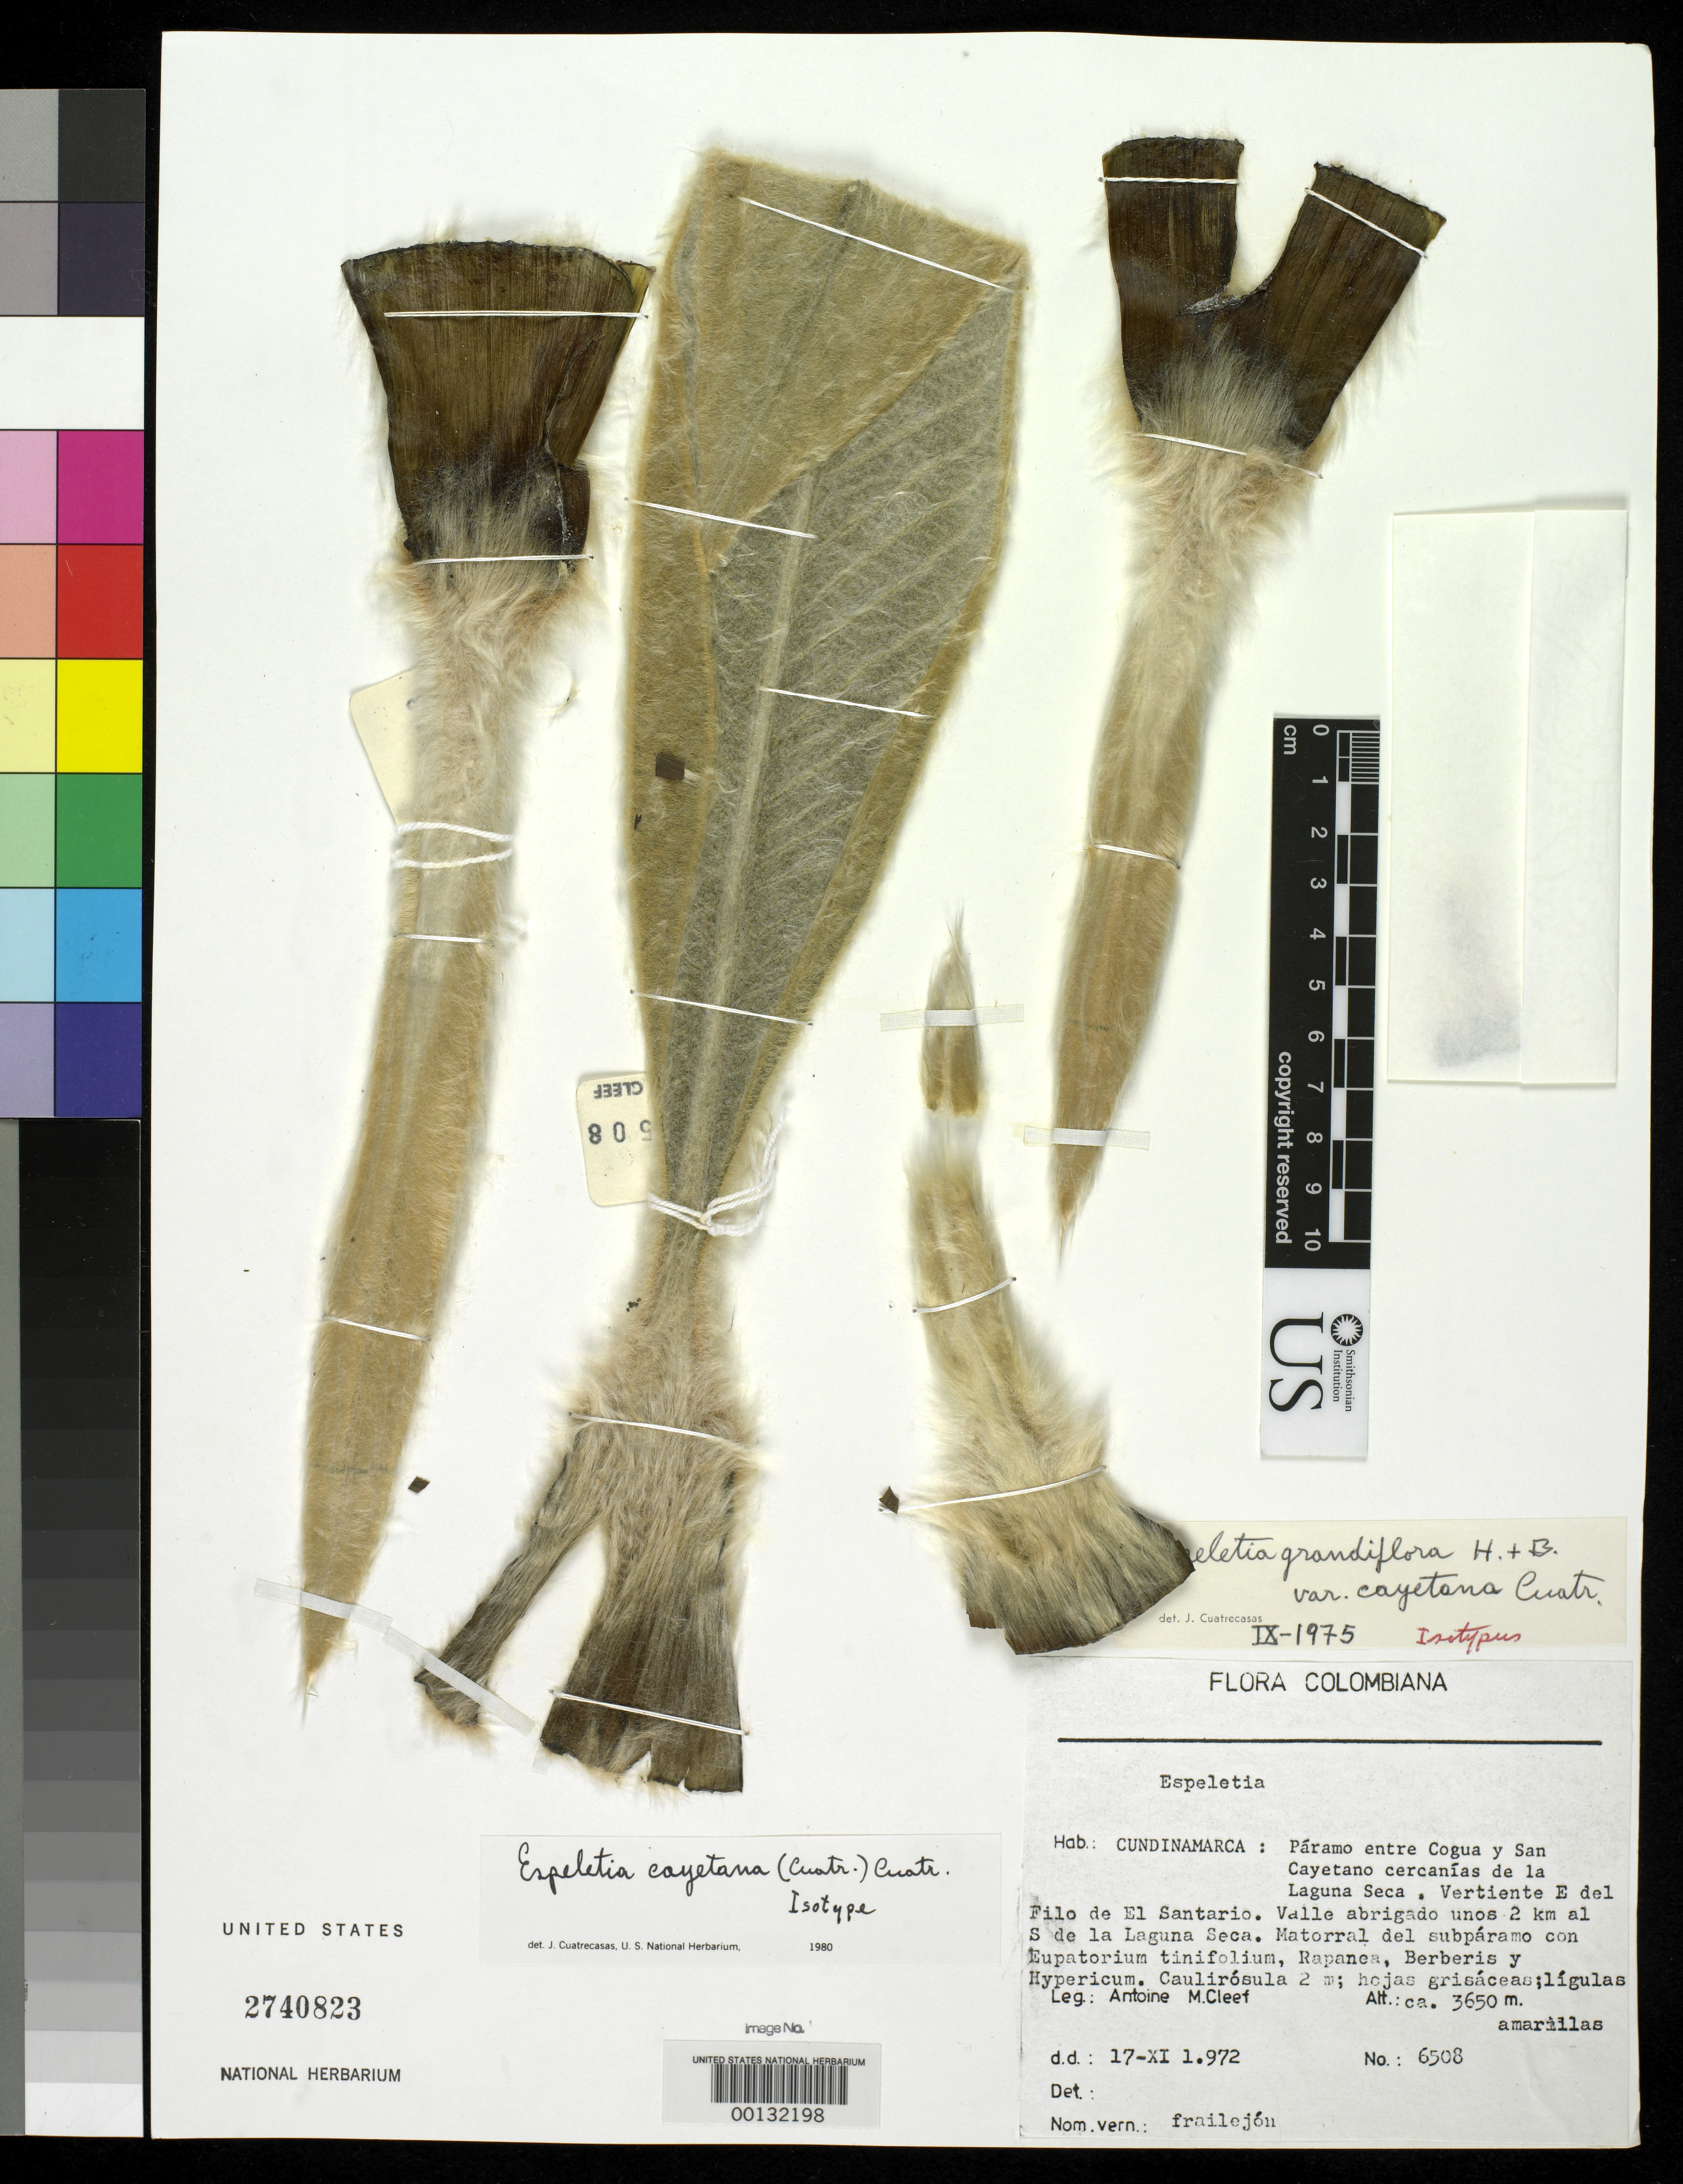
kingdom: Plantae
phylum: Tracheophyta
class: Magnoliopsida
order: Asterales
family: Asteraceae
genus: Espeletia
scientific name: Espeletia grandiflora var. cayetana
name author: Cuatrec.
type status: Isotype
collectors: A. M. Cleef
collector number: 6508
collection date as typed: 17 Nov 1972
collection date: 1972-11-17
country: Colombia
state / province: Cundinamarca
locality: Páramo entre Cogua & San Cayetano Cercanias de la Laguna Seca, Vertiente E del Filo de El SantaRio, 2 km S de la Laguna Seca. [Desert betw. Cogua & San Cayetano, vic. of Laguna Seca (dry lagoon?), slope E of Ed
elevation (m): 3650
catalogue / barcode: US 2740823